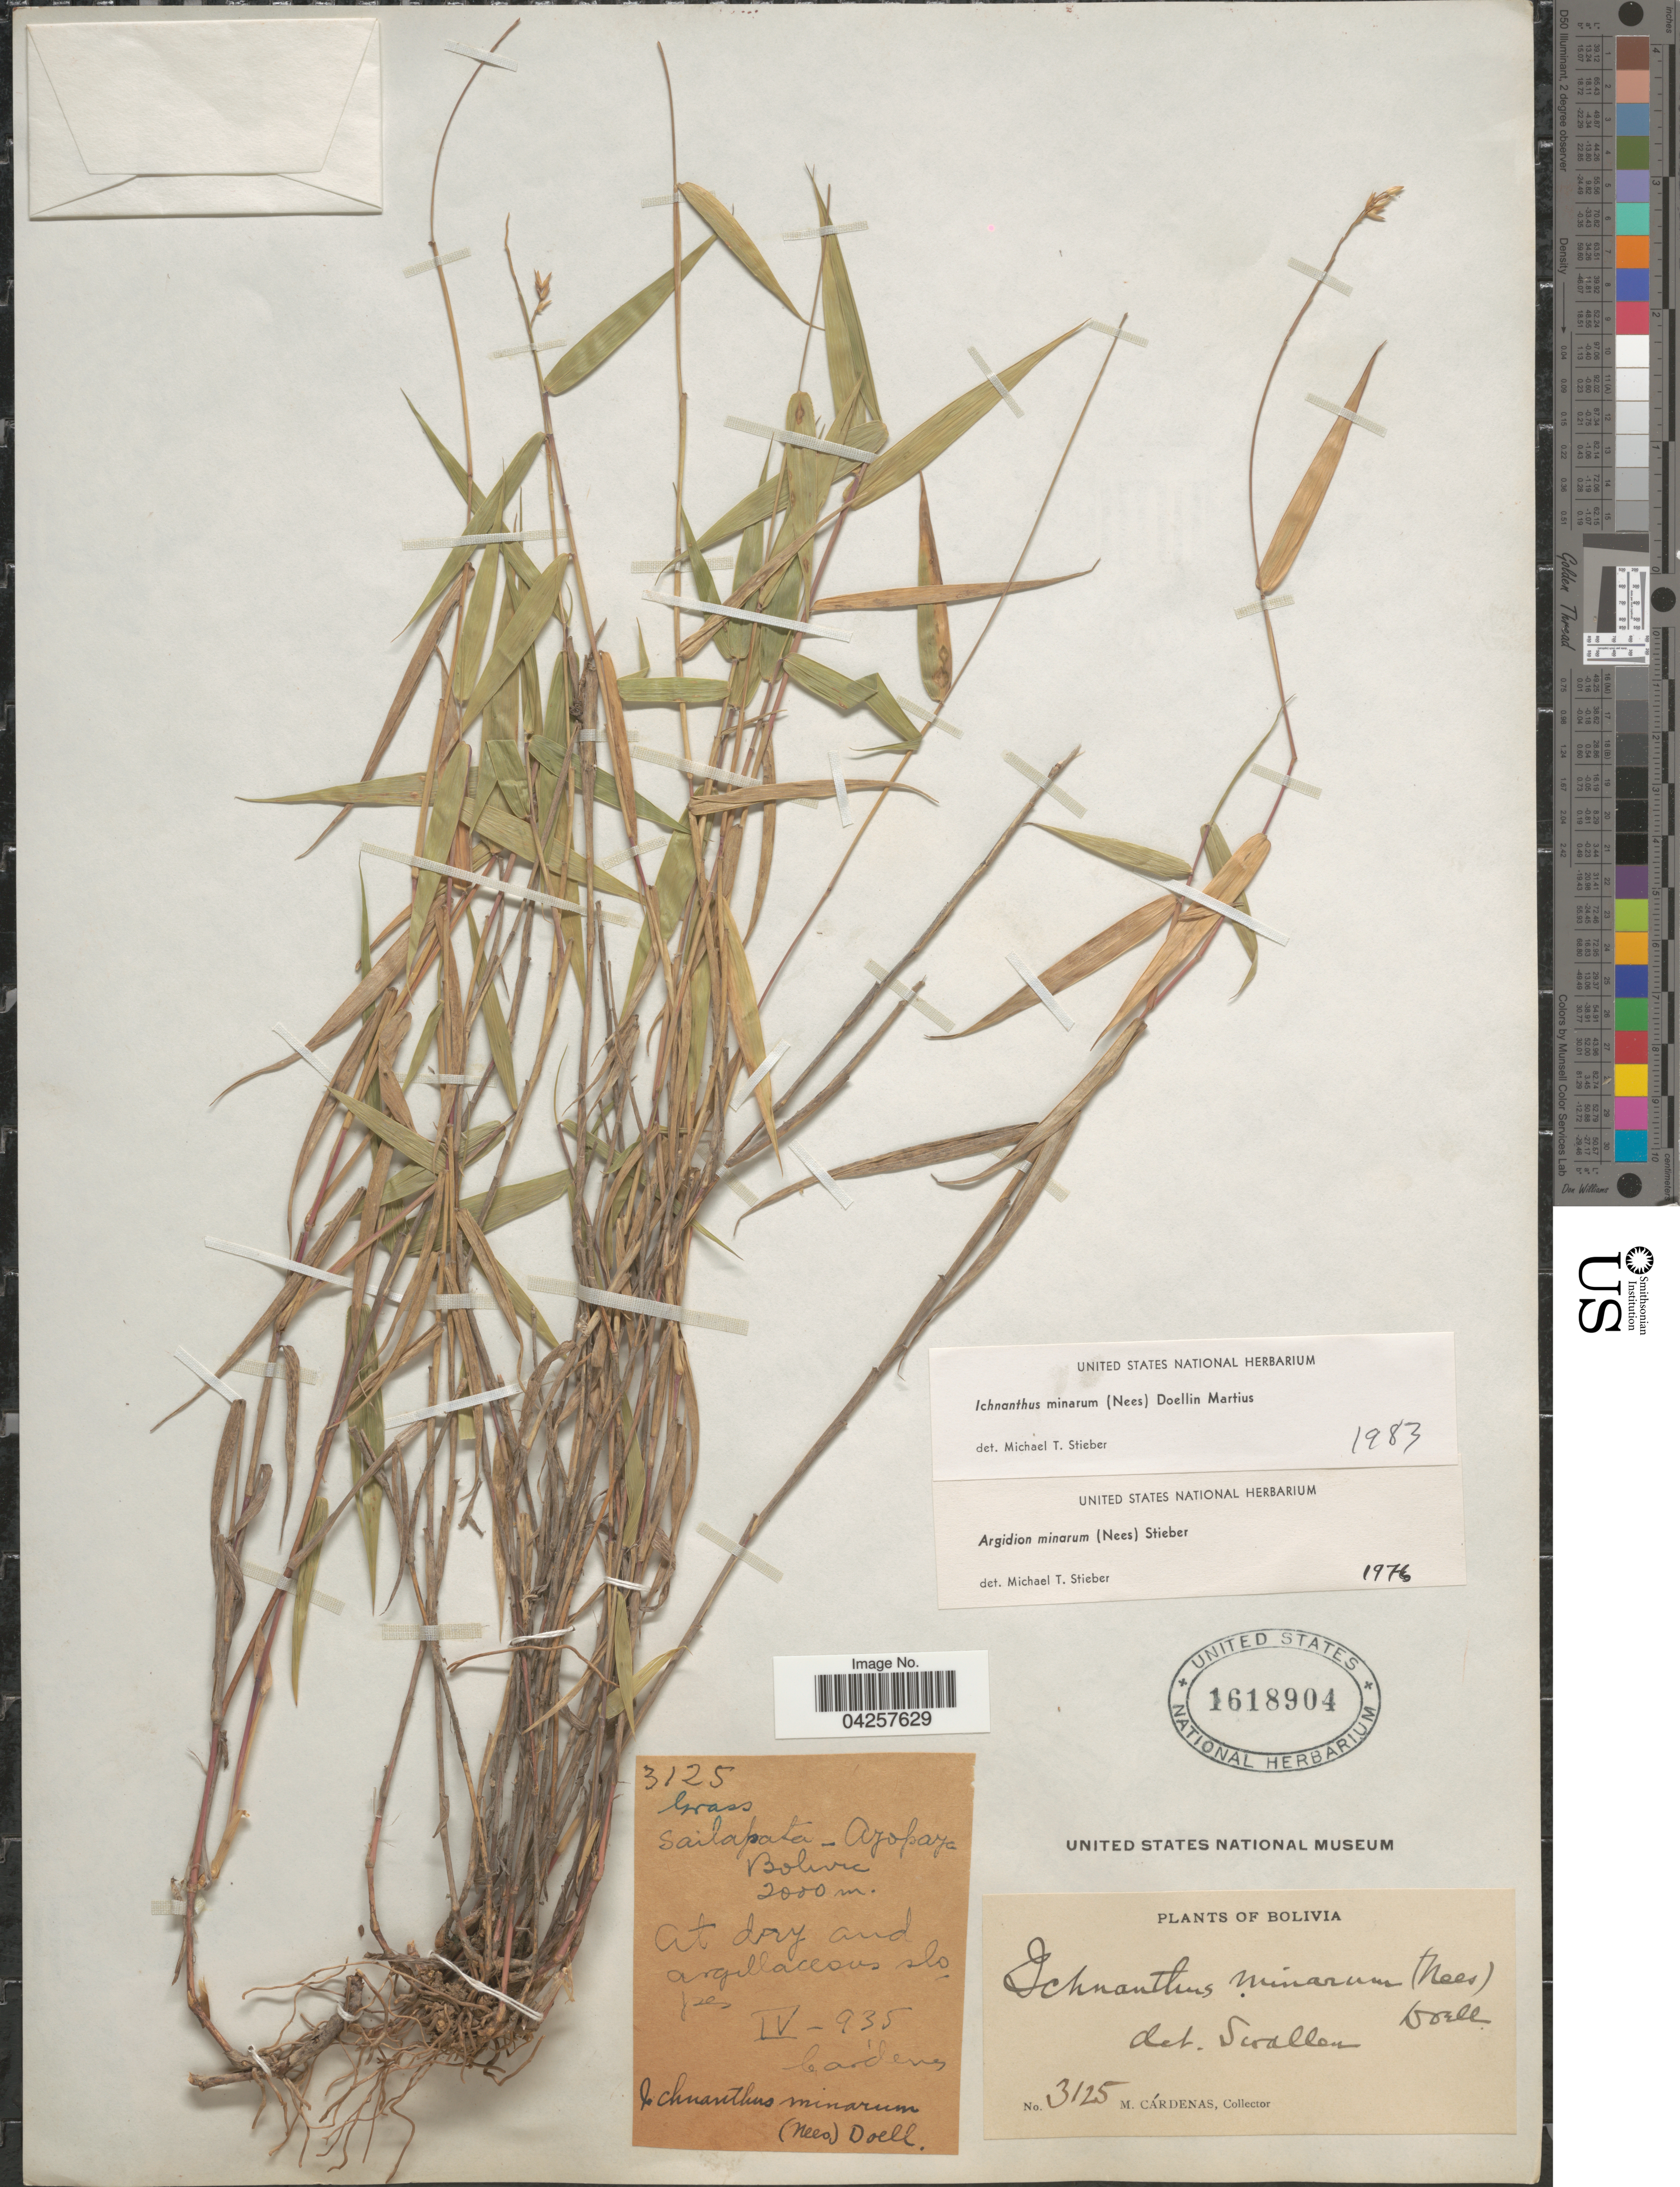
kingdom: Plantae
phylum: Tracheophyta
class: Liliopsida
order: Poales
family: Poaceae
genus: Echinolaena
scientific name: Echinolaena minarum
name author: (Nees) Pilg.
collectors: M. Cárdenas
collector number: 3125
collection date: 1935-04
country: Bolivia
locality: Sailapata - Ayopaya. At dry and argillaceous slopes.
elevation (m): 2000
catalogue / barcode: US 1618904